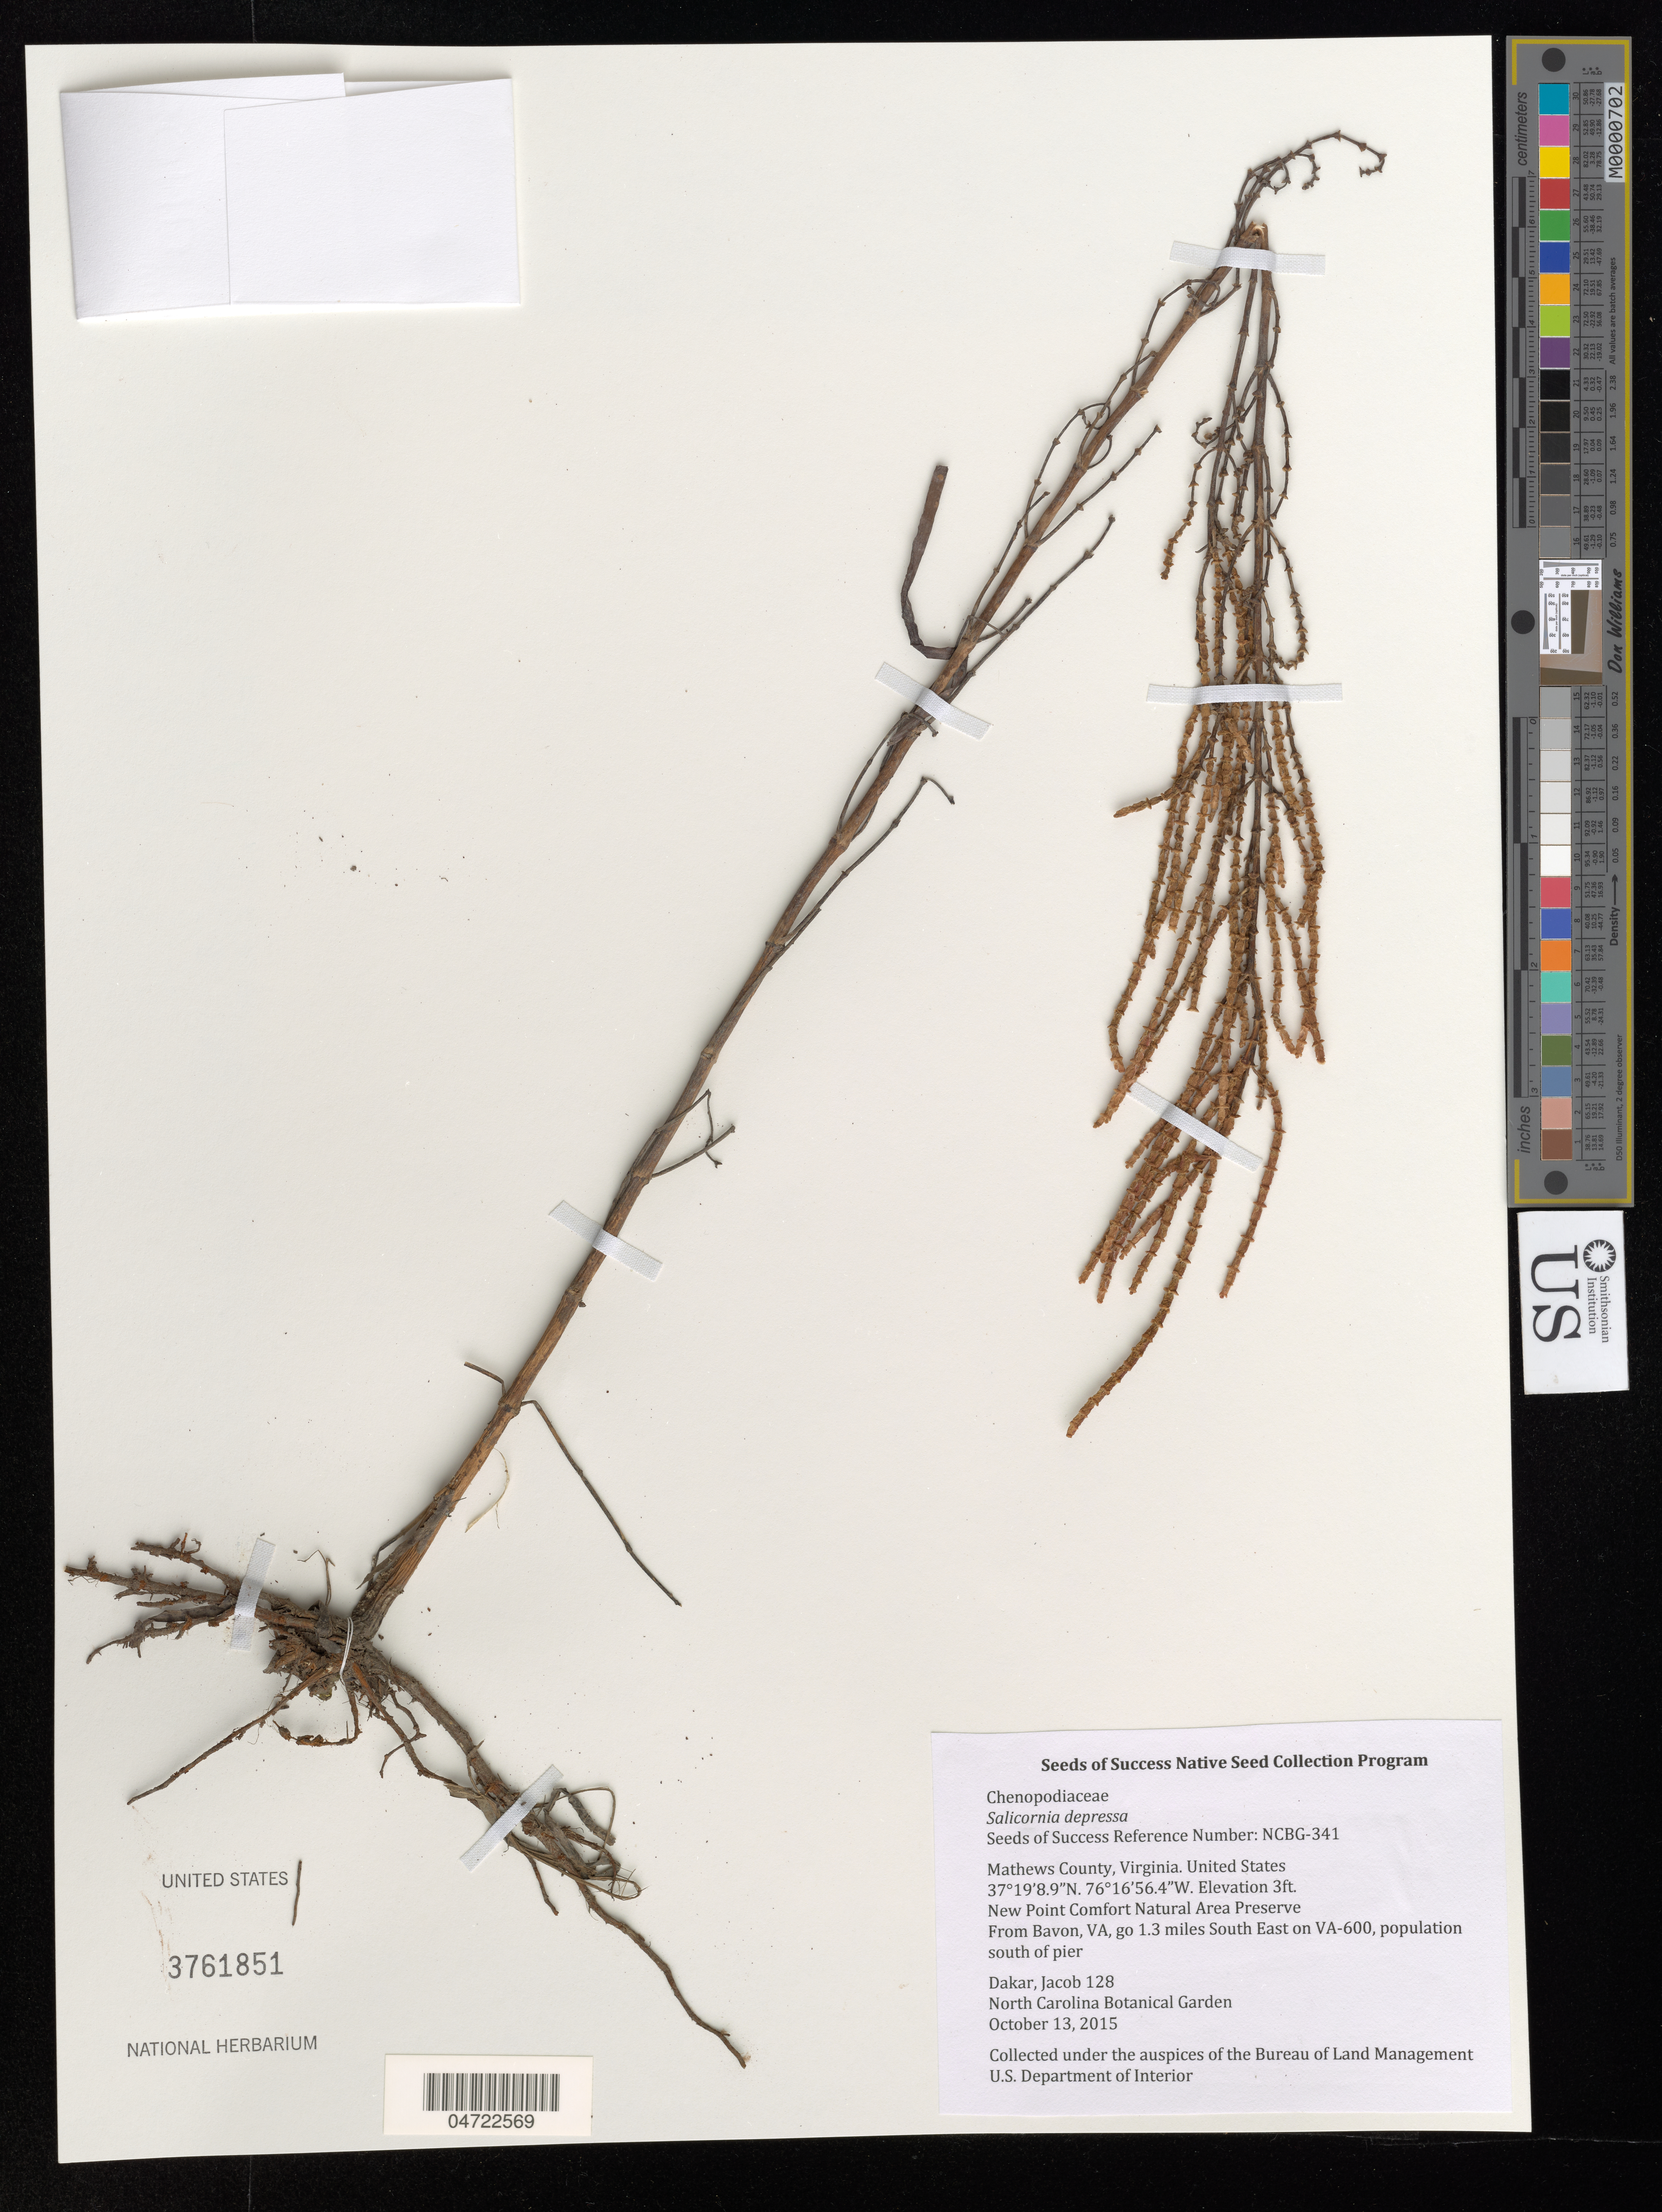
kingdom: Plantae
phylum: Tracheophyta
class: Magnoliopsida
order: Caryophyllales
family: Amaranthaceae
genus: Salicornia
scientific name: Salicornia depressa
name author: Standl.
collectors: J. Dakar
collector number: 128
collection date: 2015-10-13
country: United States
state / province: Virginia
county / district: Mathews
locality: Mathews County. New Point Comfort Natural Area Preserve. From Bavon, VA, go 1.3 miles South East on VA-600, population south of pier.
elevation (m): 1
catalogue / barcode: US 3761851